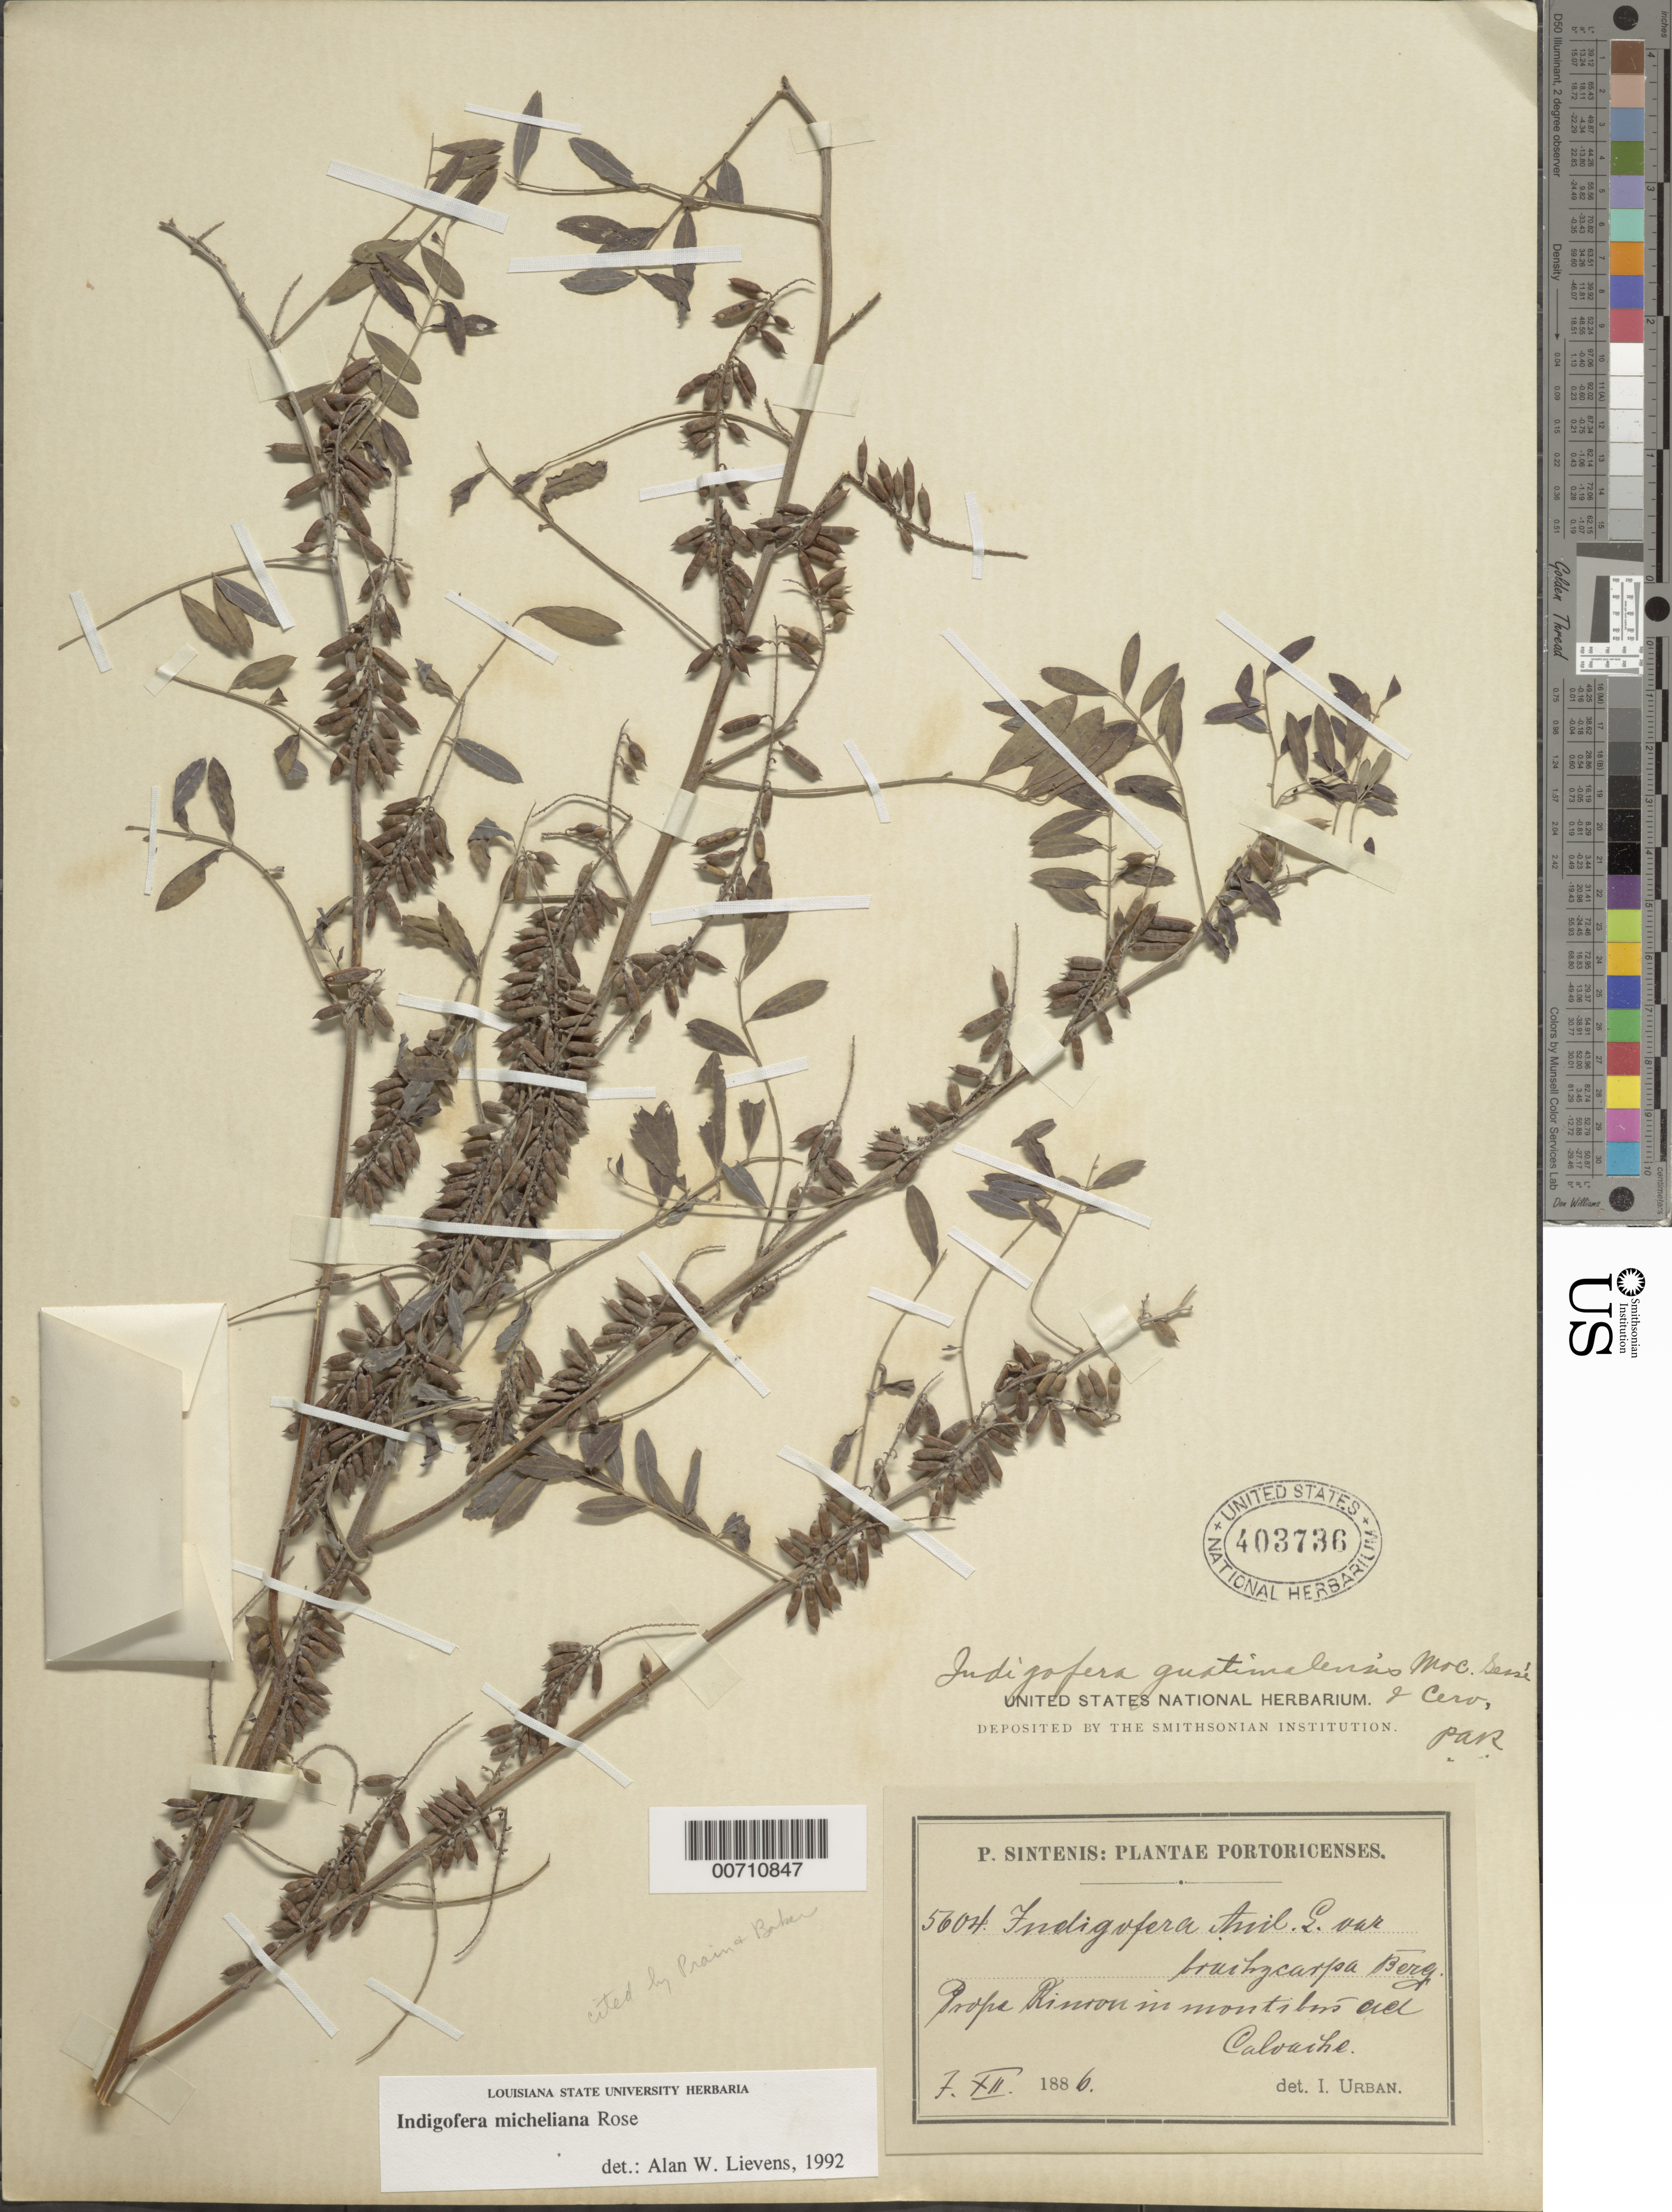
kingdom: Plantae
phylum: Tracheophyta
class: Magnoliopsida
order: Fabales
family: Fabaceae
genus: Indigofera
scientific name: Indigofera micheliana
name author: Rose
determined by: Lievens, A. W., (LSU), Louisiana State University Herbarium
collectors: P. Sintenis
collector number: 5604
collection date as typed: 07 Dec 1886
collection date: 1886-12-07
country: Puerto Rico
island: Greater Antilles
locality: Prope Pinion in montilibus ad Calvache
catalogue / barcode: US 403736